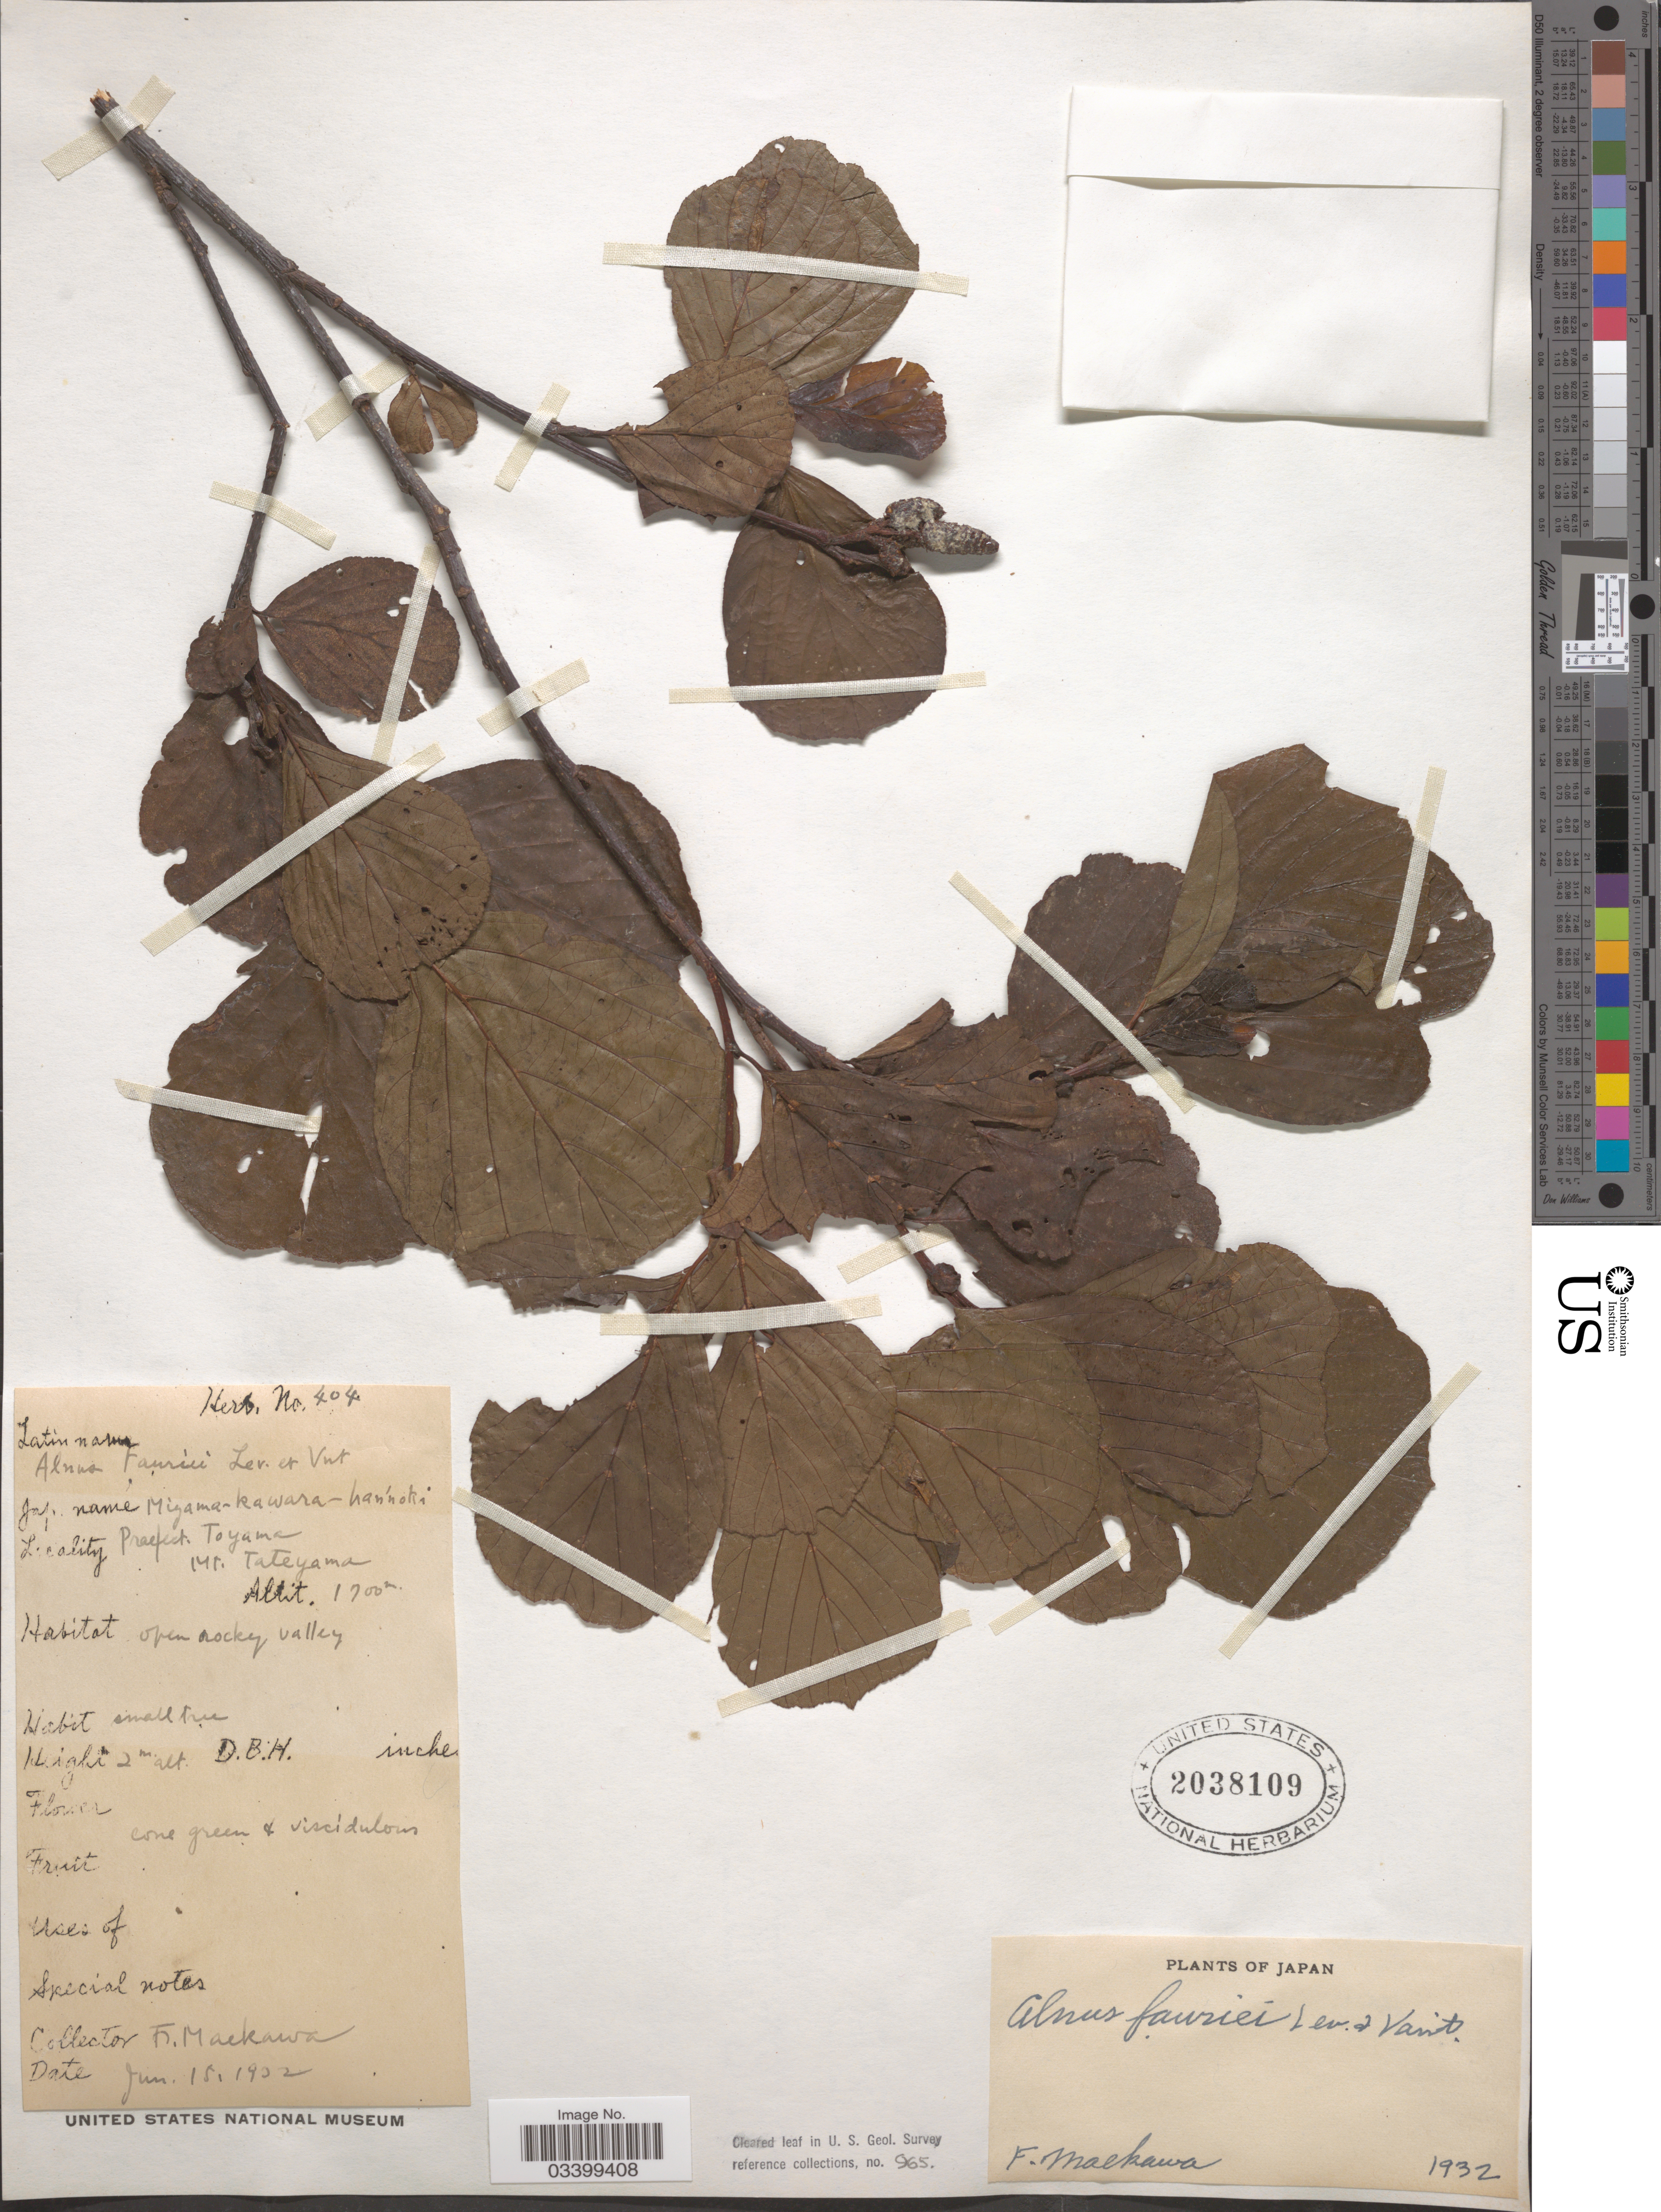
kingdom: Plantae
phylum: Tracheophyta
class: Magnoliopsida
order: Fagales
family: Betulaceae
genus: Alnus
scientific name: Alnus fauriei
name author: H. Lév. & Vaniot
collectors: F. Maekawa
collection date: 1932-06-15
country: Japan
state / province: Toyama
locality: Praefect. Toyama. Mt. Tateyama.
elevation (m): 1700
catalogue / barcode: US 2038109